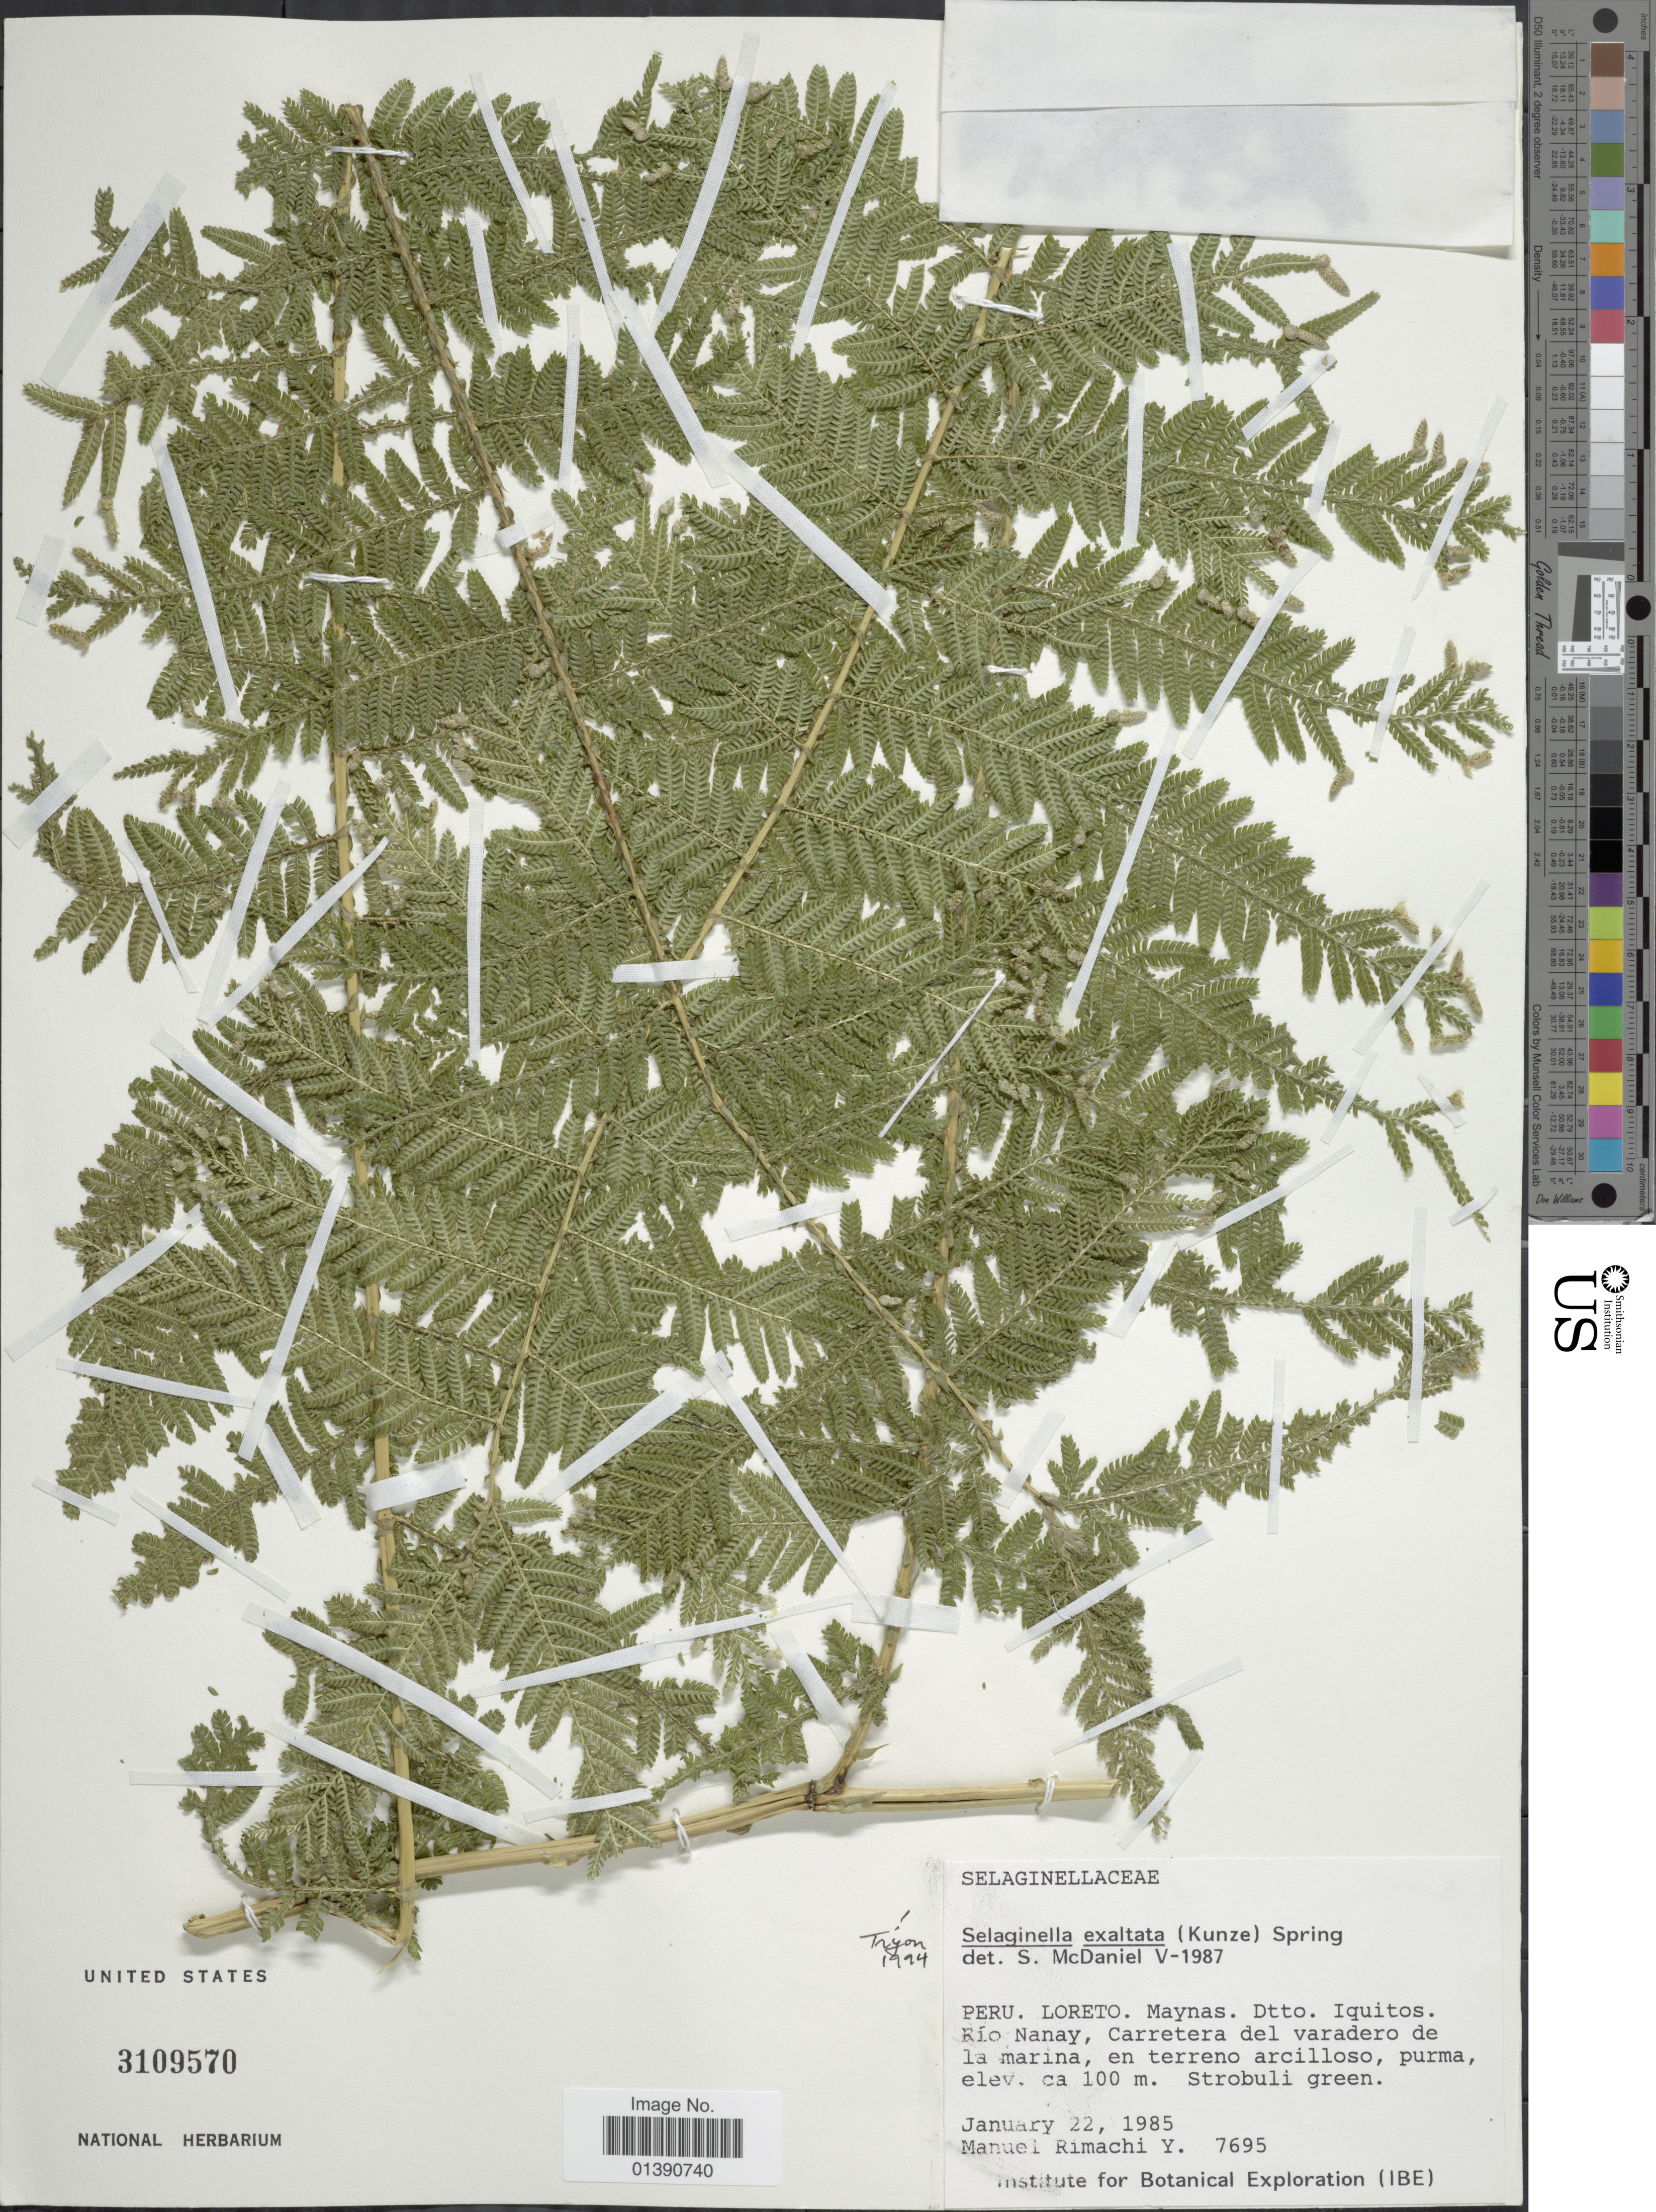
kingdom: Plantae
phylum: Tracheophyta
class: Lycopodiopsida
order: Selaginellales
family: Selaginellaceae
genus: Selaginella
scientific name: Selaginella exaltata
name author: (Kunze) Spring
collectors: M. Rimachi Y.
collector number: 7695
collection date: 1985-01-22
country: Peru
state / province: Loreto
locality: Maynas. Dtto Iquitos. Río Nanay, Carretera del varadero de la marina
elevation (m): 100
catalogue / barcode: US 3109570